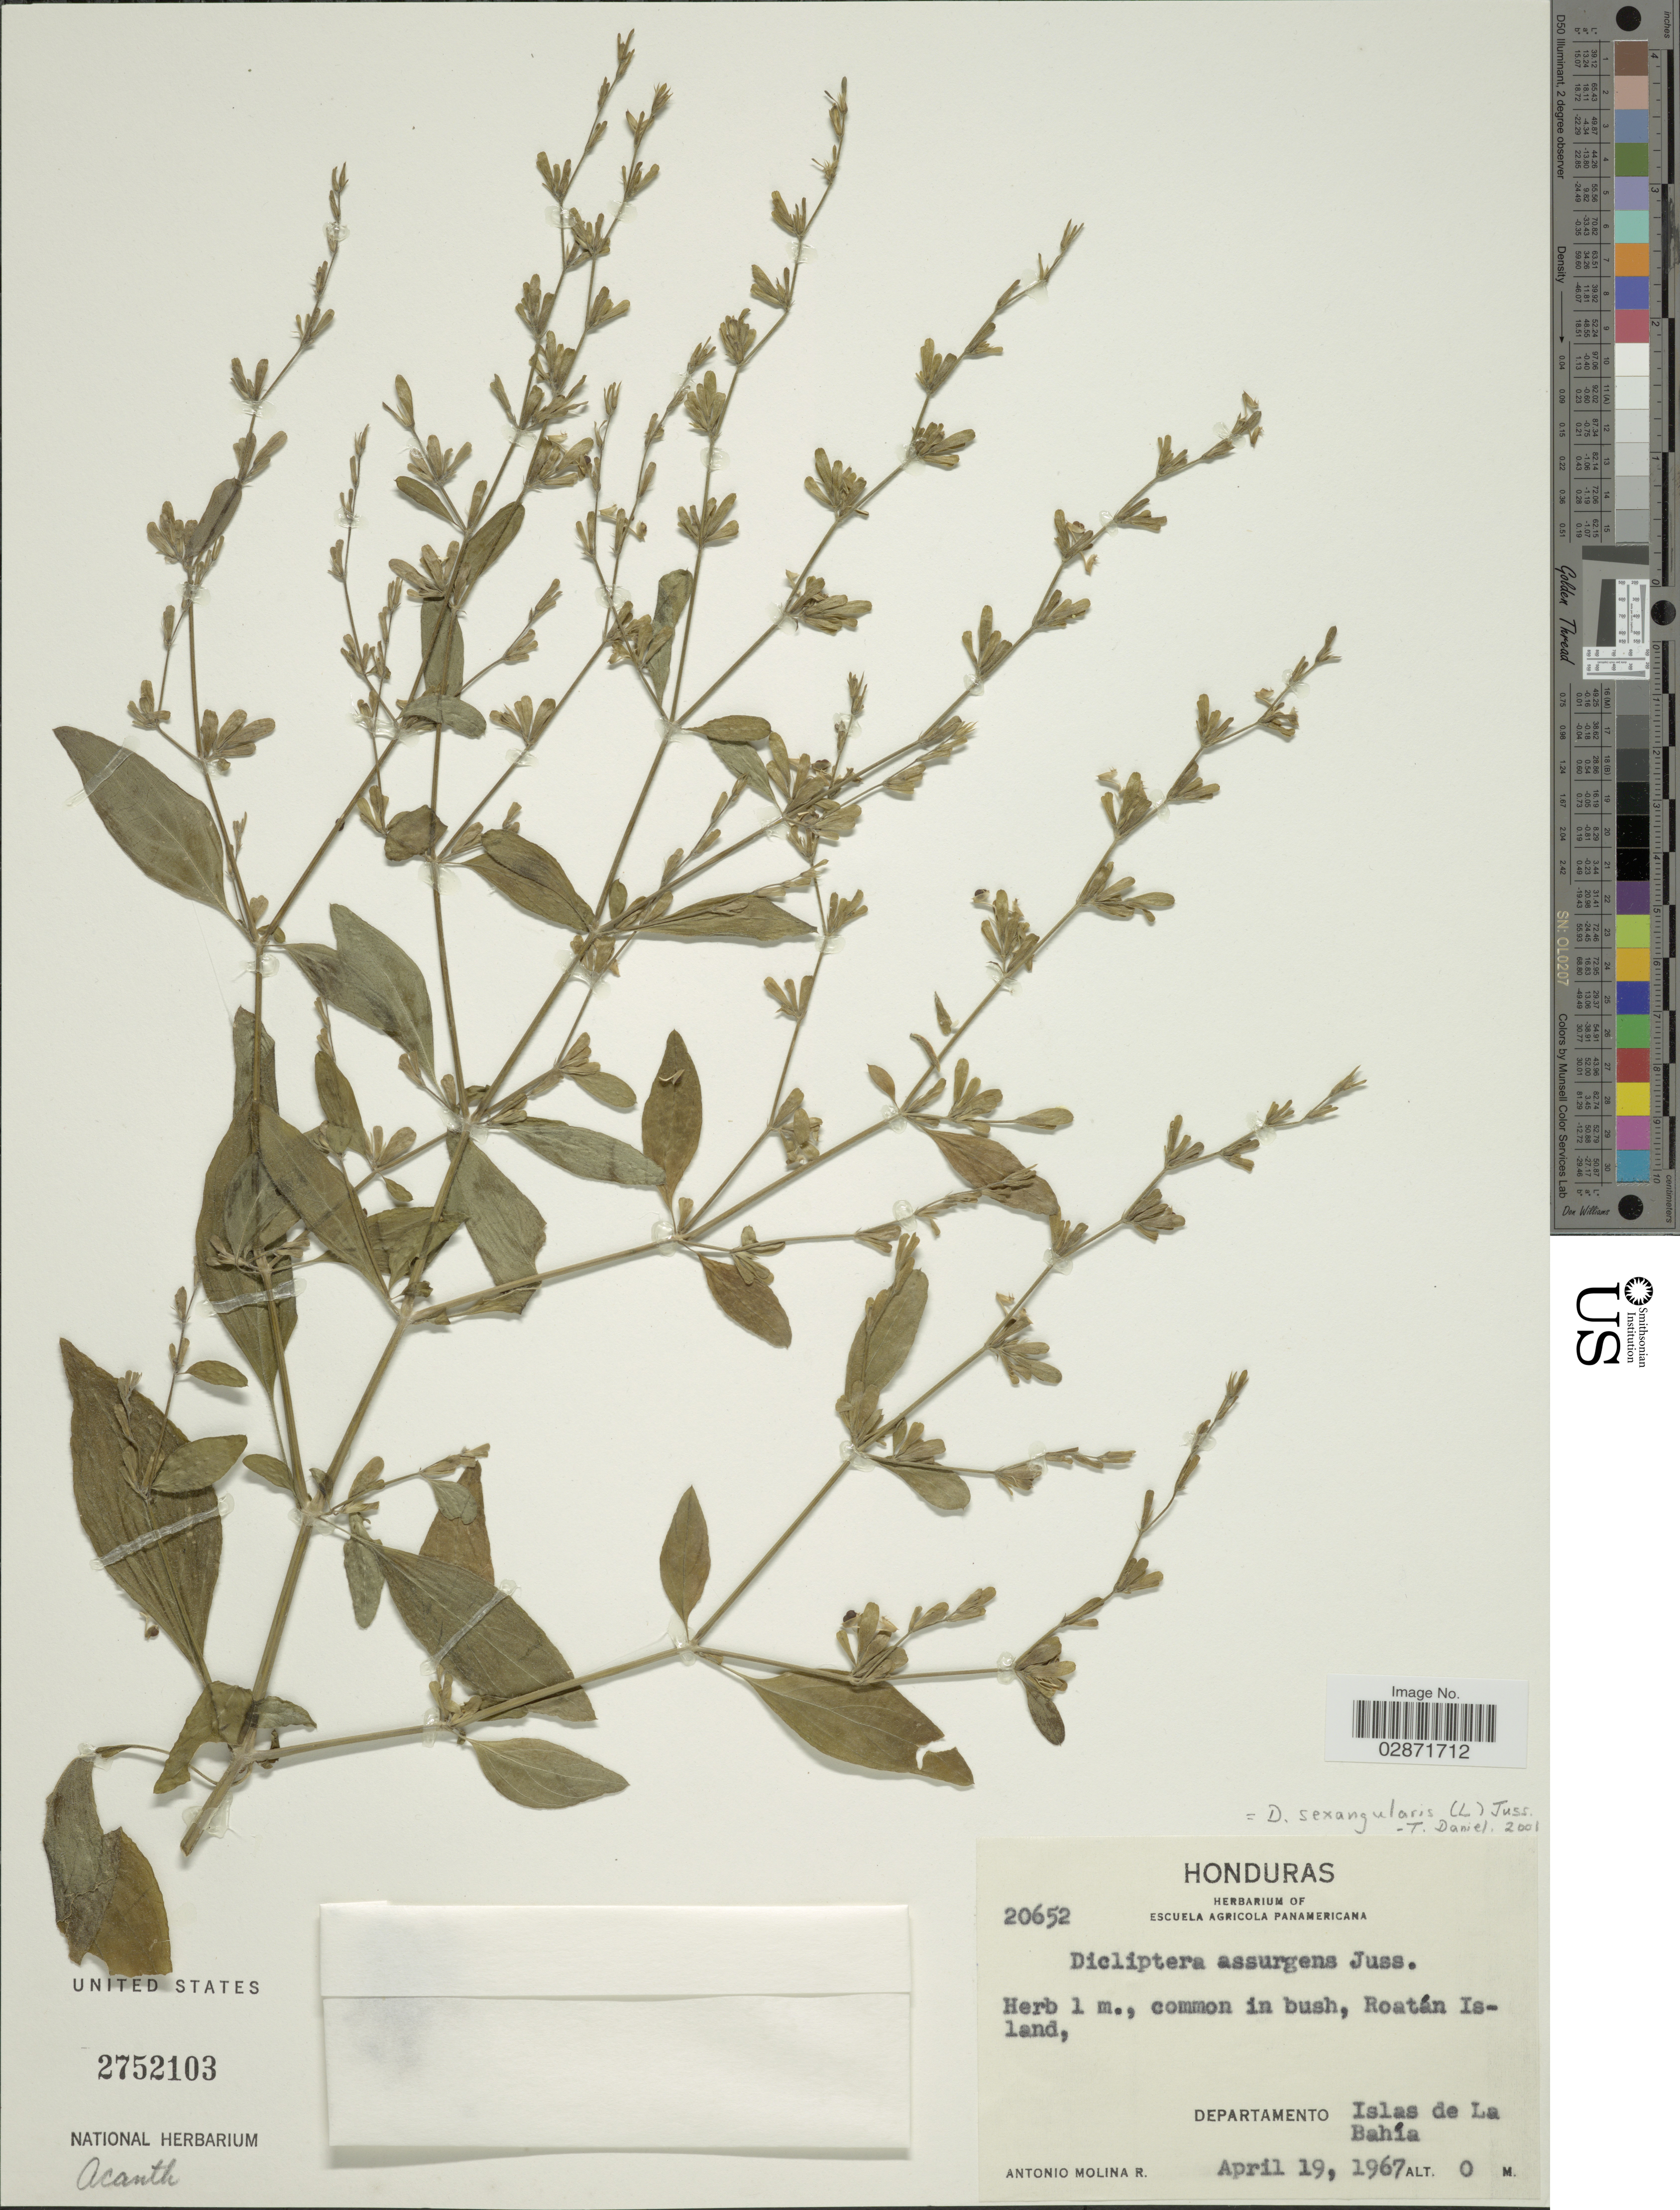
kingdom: Plantae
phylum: Tracheophyta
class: Magnoliopsida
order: Lamiales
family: Acanthaceae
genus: Dicliptera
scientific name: Dicliptera sexangularis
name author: (L.) Juss.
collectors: A. Molina R.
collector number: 20652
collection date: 1967-04-19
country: Honduras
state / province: Islas de la Bahía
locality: Departamento Islas de La Bahía, Roatán Island.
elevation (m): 0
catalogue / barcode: US 2752103